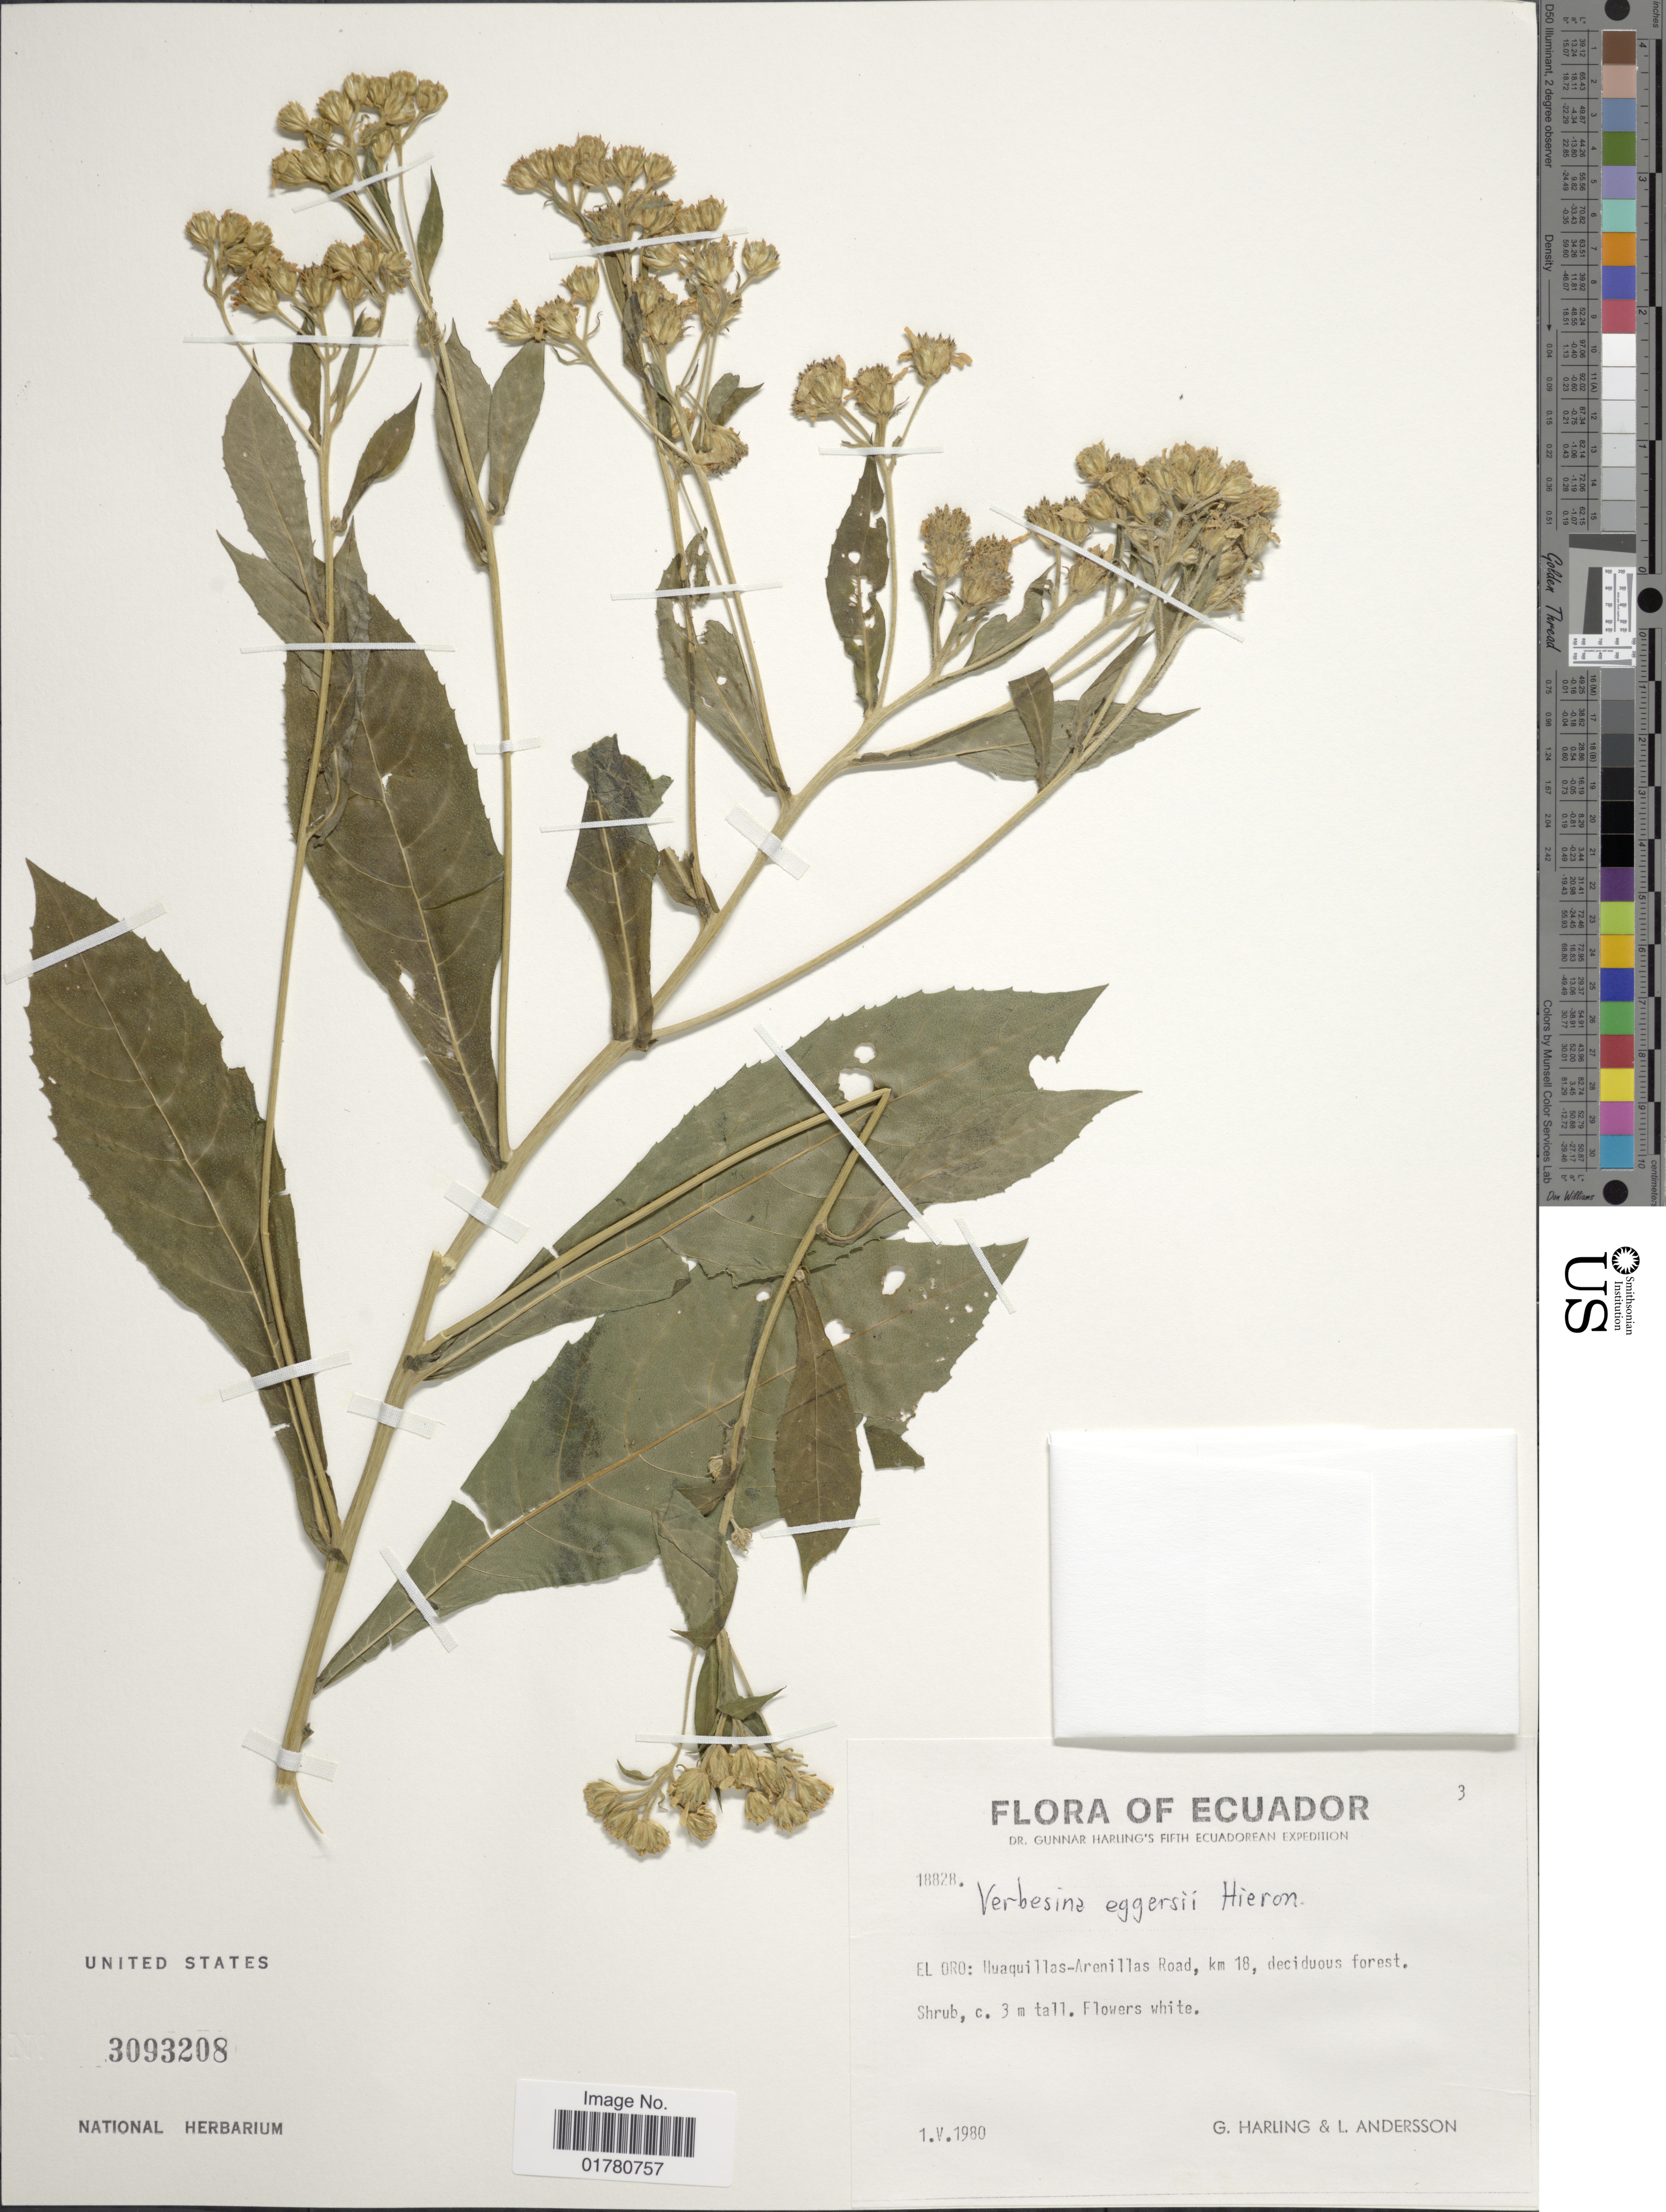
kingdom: Plantae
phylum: Tracheophyta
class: Magnoliopsida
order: Asterales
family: Asteraceae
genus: Verbesina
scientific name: Verbesina eggersii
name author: Hieron.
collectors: G. Harling & L. Andersson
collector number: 18828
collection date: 1980-05-01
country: Ecuador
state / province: El Oro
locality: Huaquillas-Arenillas Road, km 18, deciduous forest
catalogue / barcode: US 3093208